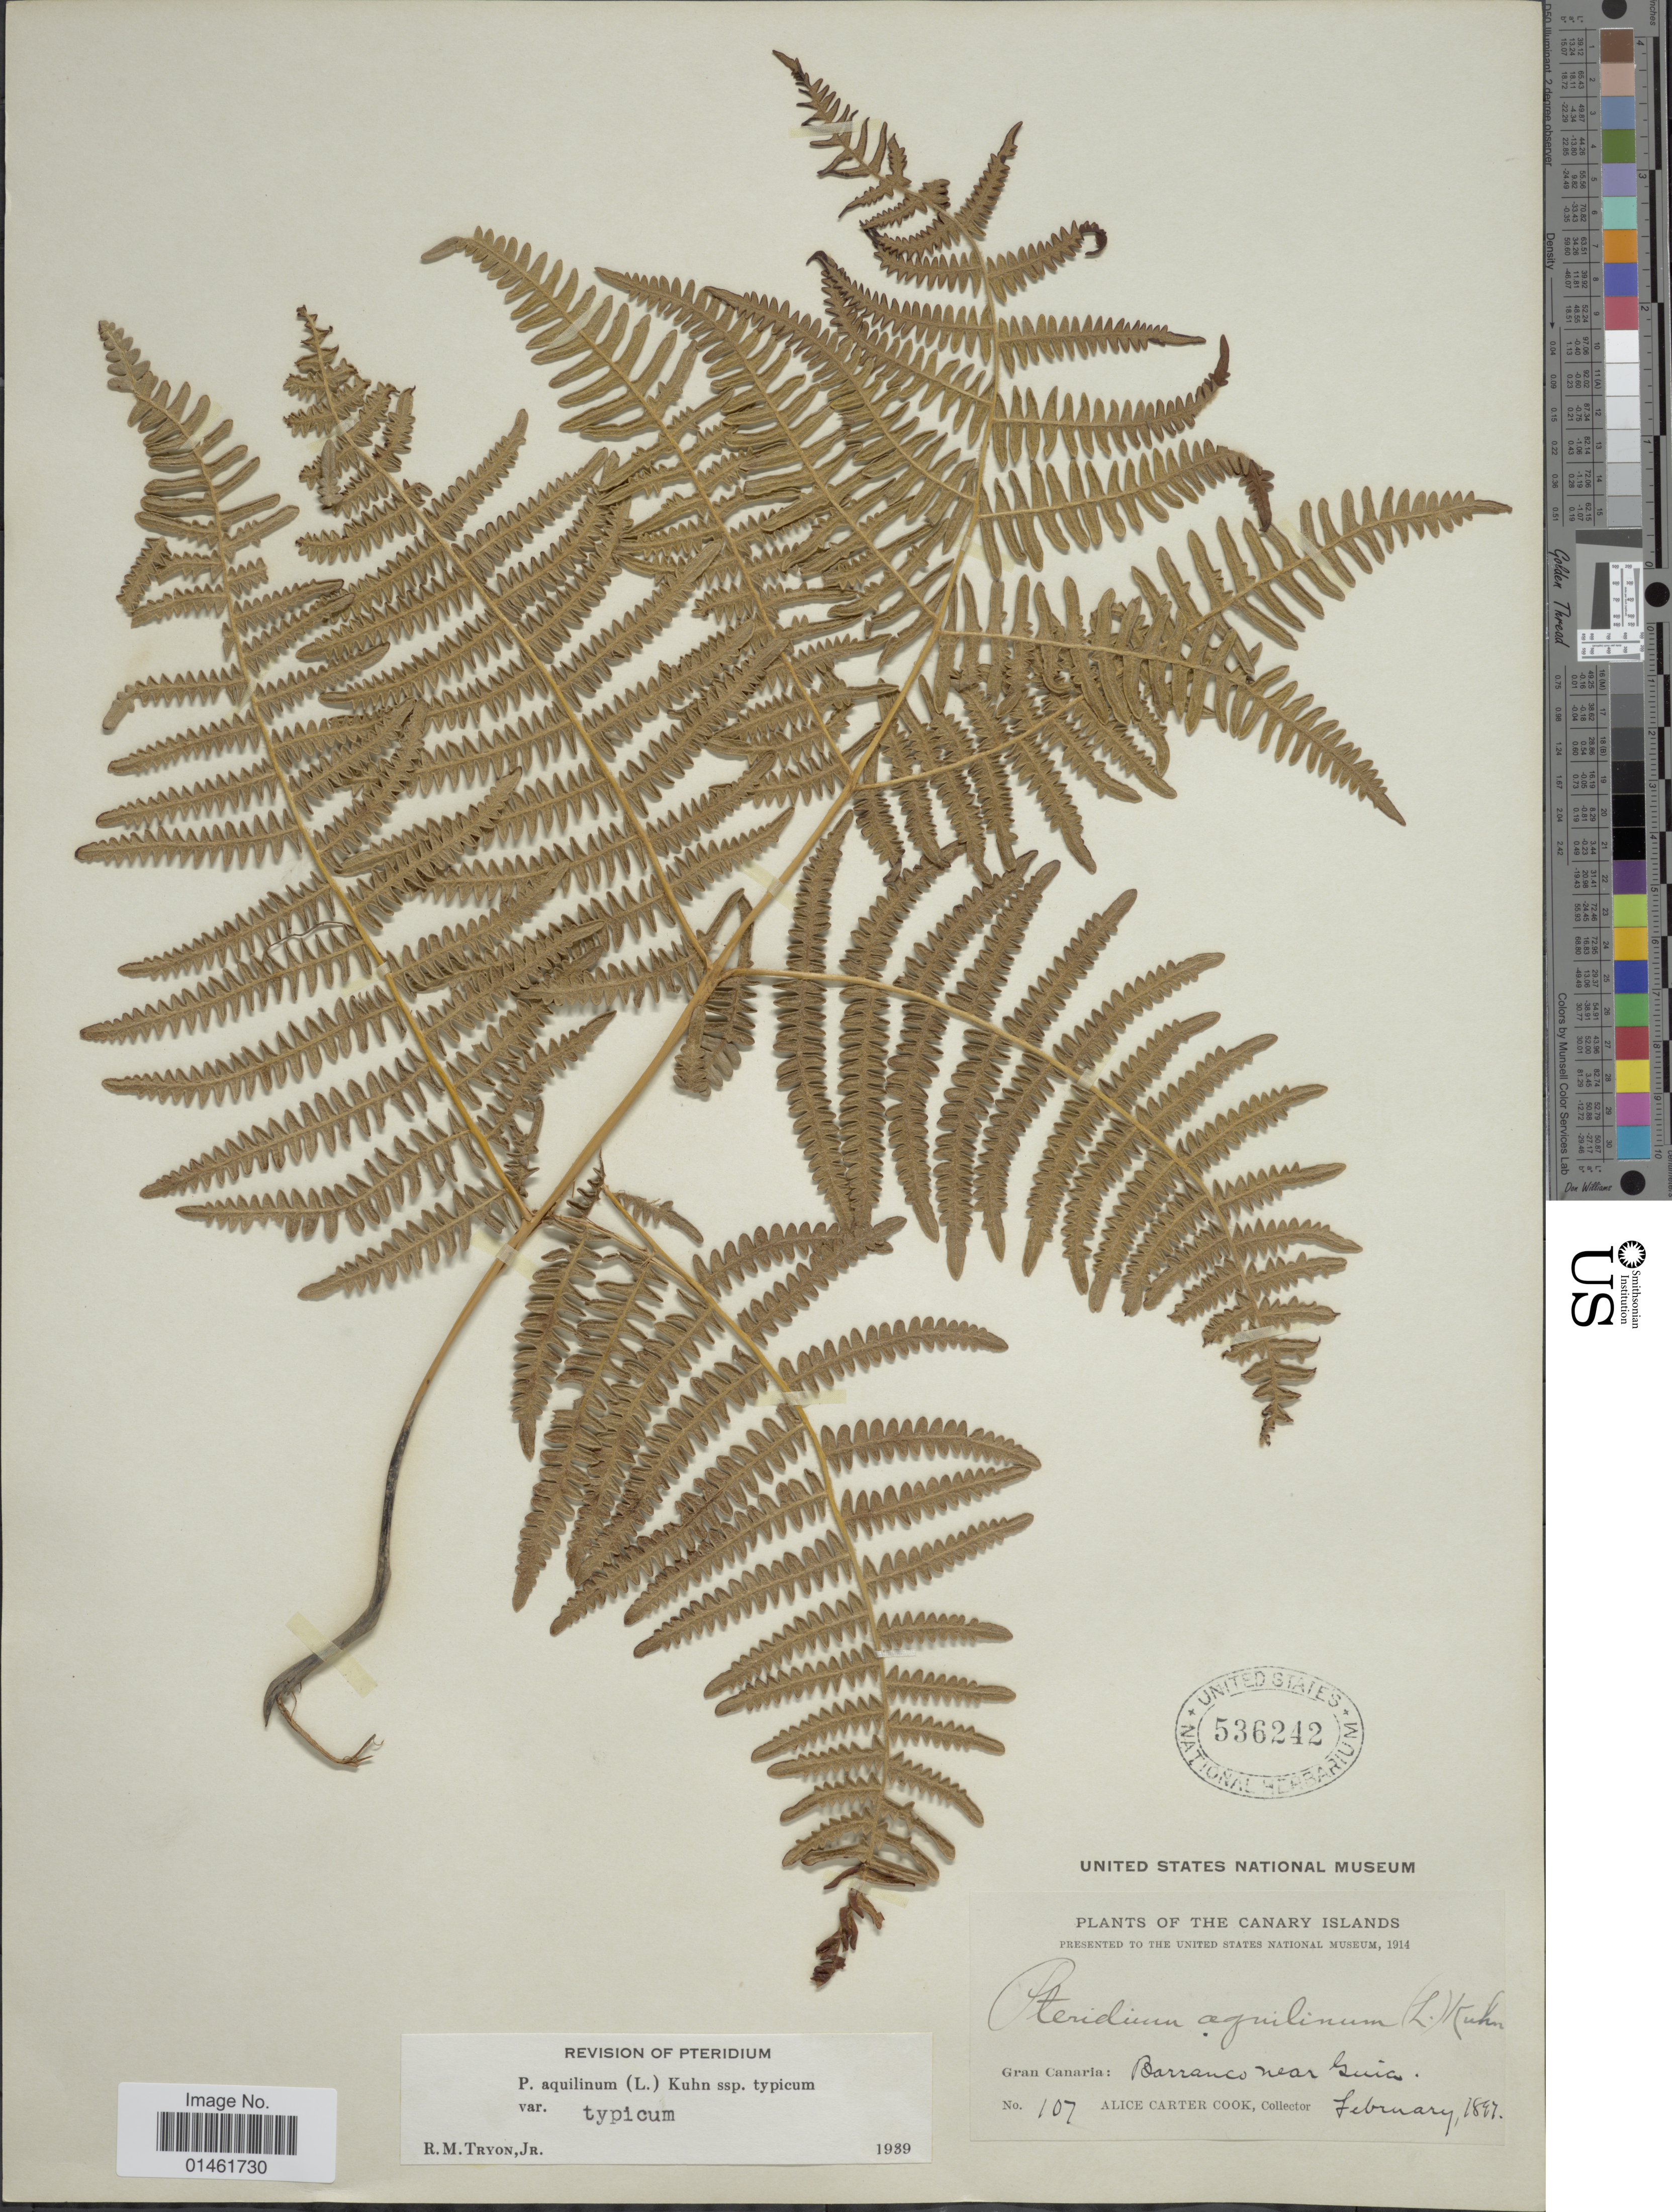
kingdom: Plantae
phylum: Tracheophyta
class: Polypodiopsida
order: Polypodiales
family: Dennstaedtiaceae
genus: Pteridium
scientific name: Pteridium aquilinum var. typicum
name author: R.M. Tryon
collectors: Alice C. Cook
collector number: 107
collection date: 1897-02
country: Spain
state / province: Canarias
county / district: Las Palmas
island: Grand Canary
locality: Canary Islands, Gran Canaria: Barranco near Guia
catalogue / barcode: US 536242